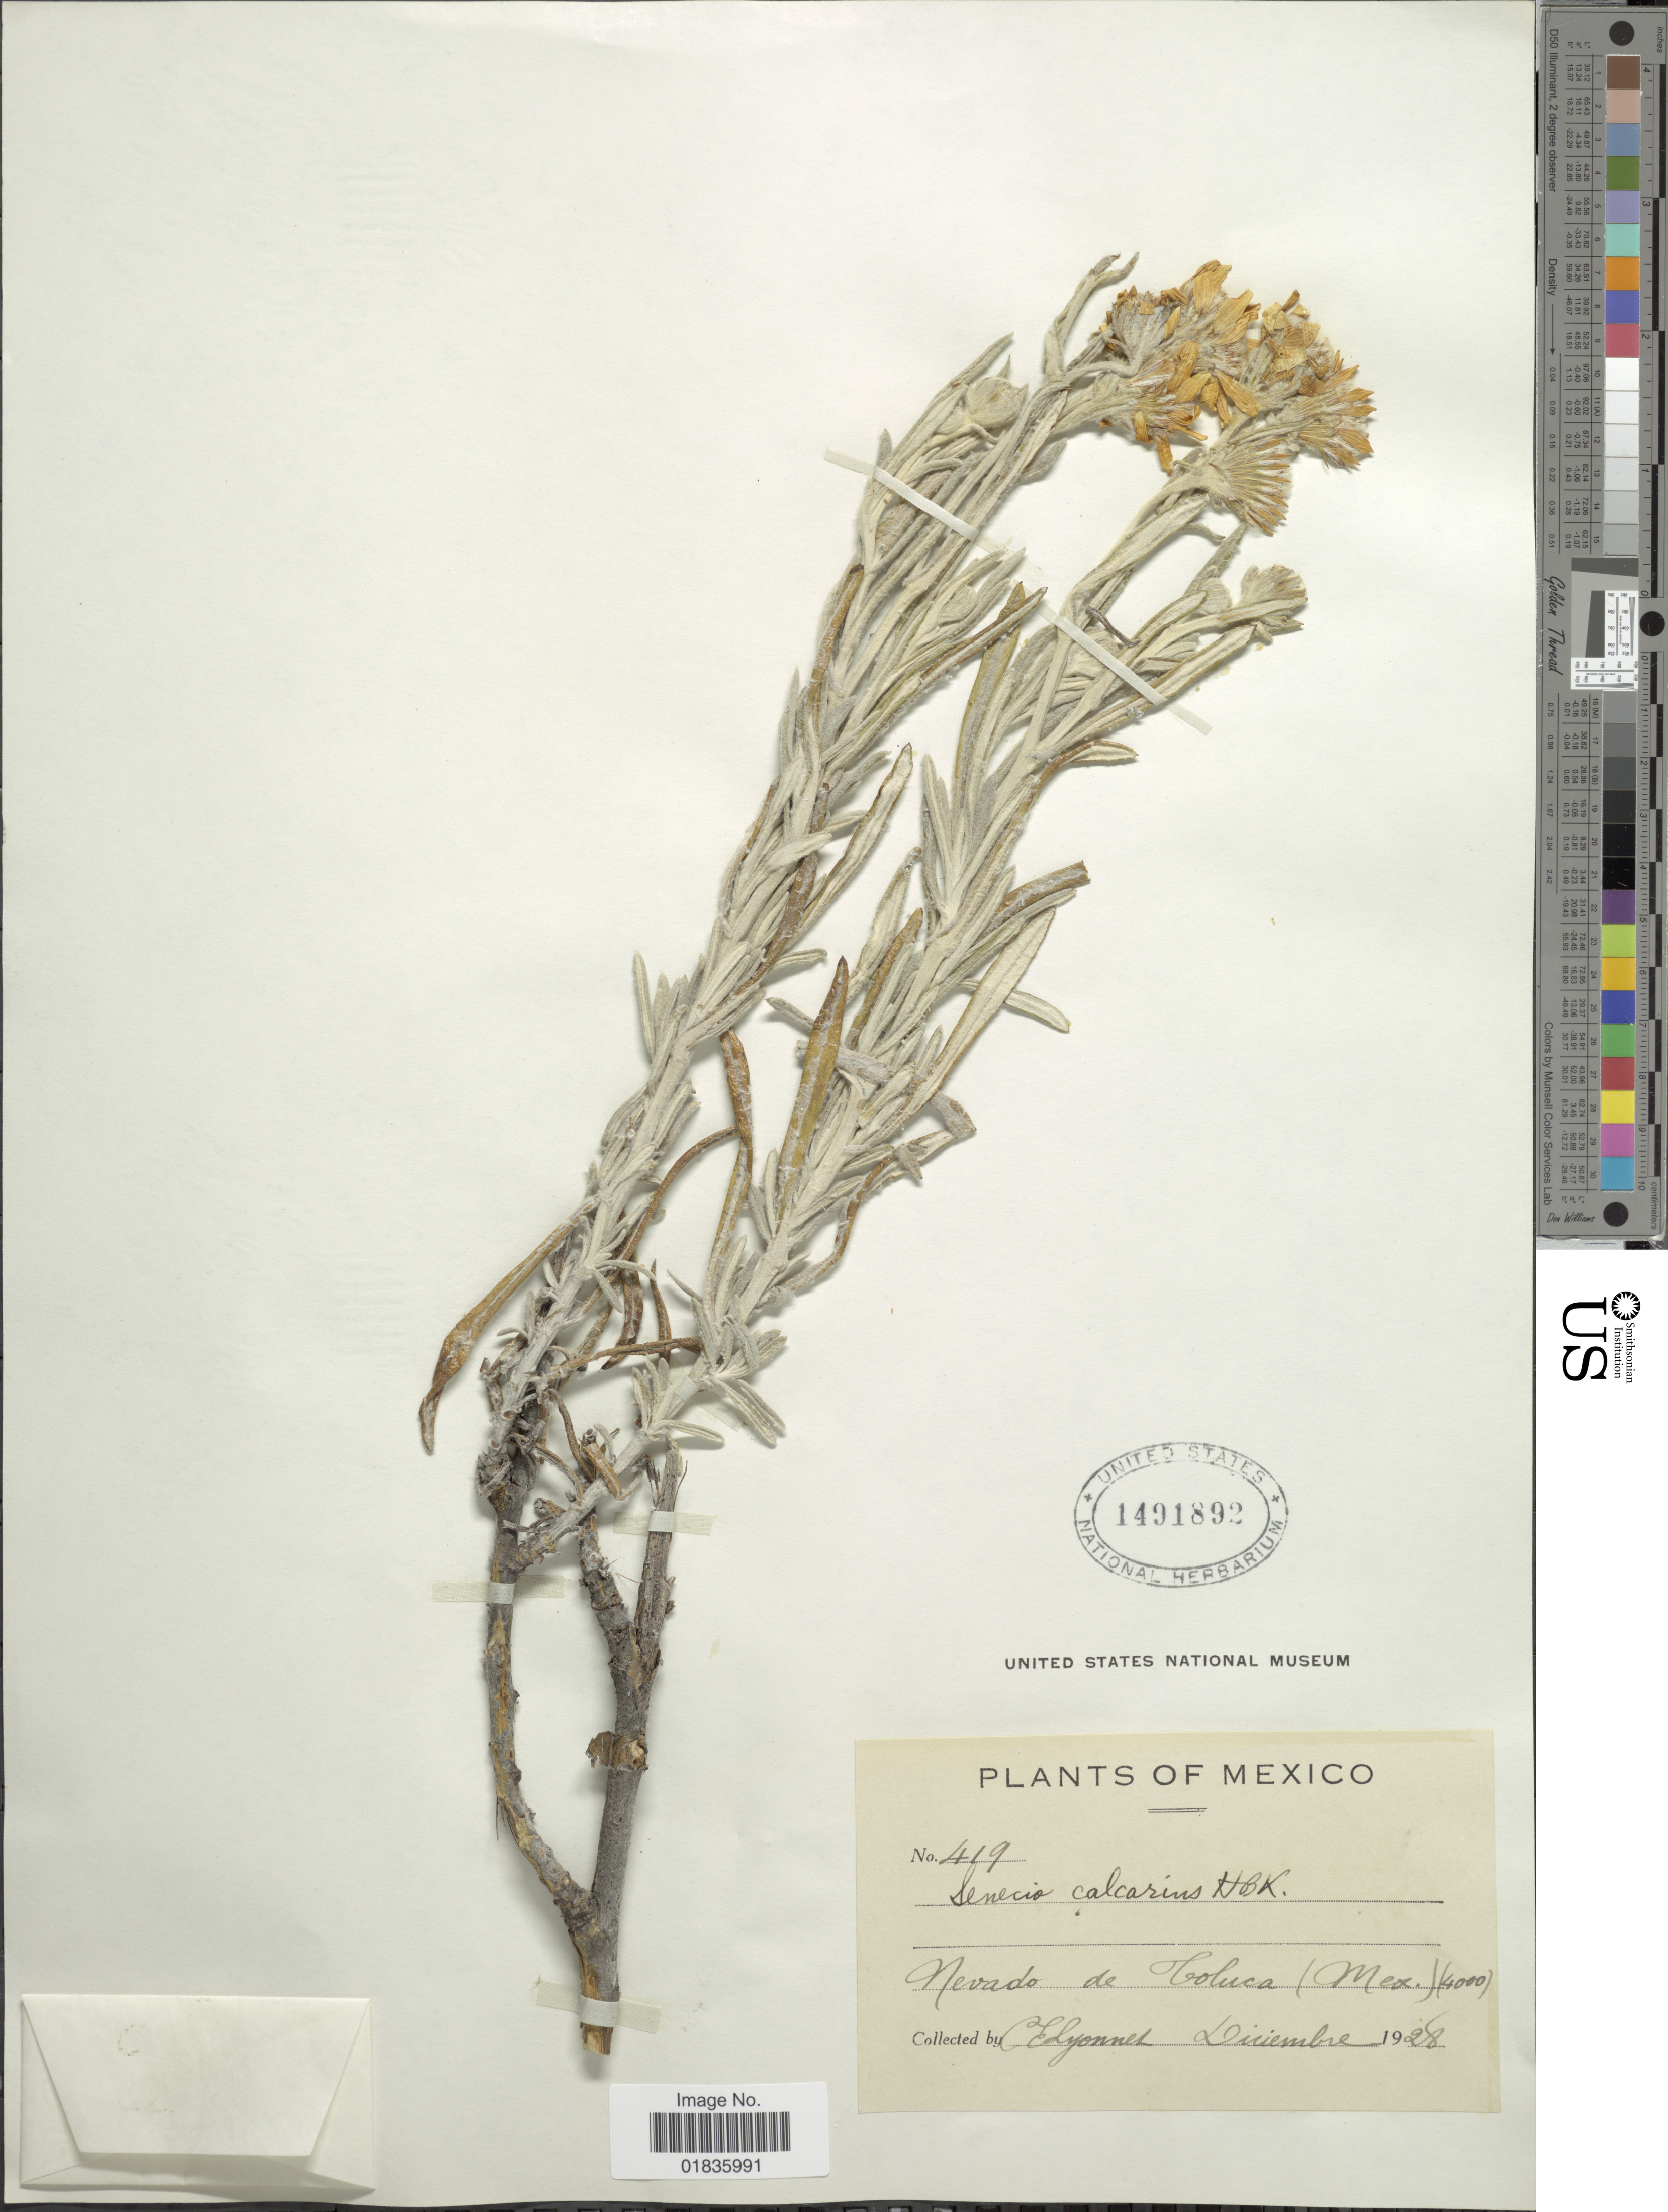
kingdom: Plantae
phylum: Tracheophyta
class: Magnoliopsida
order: Asterales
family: Asteraceae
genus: Senecio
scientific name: Senecio mairetianus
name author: DC.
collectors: C. Lyonnet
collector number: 419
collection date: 1928-12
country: Mexico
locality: Nevado de Toluca (Mex.).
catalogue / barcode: US 1491892